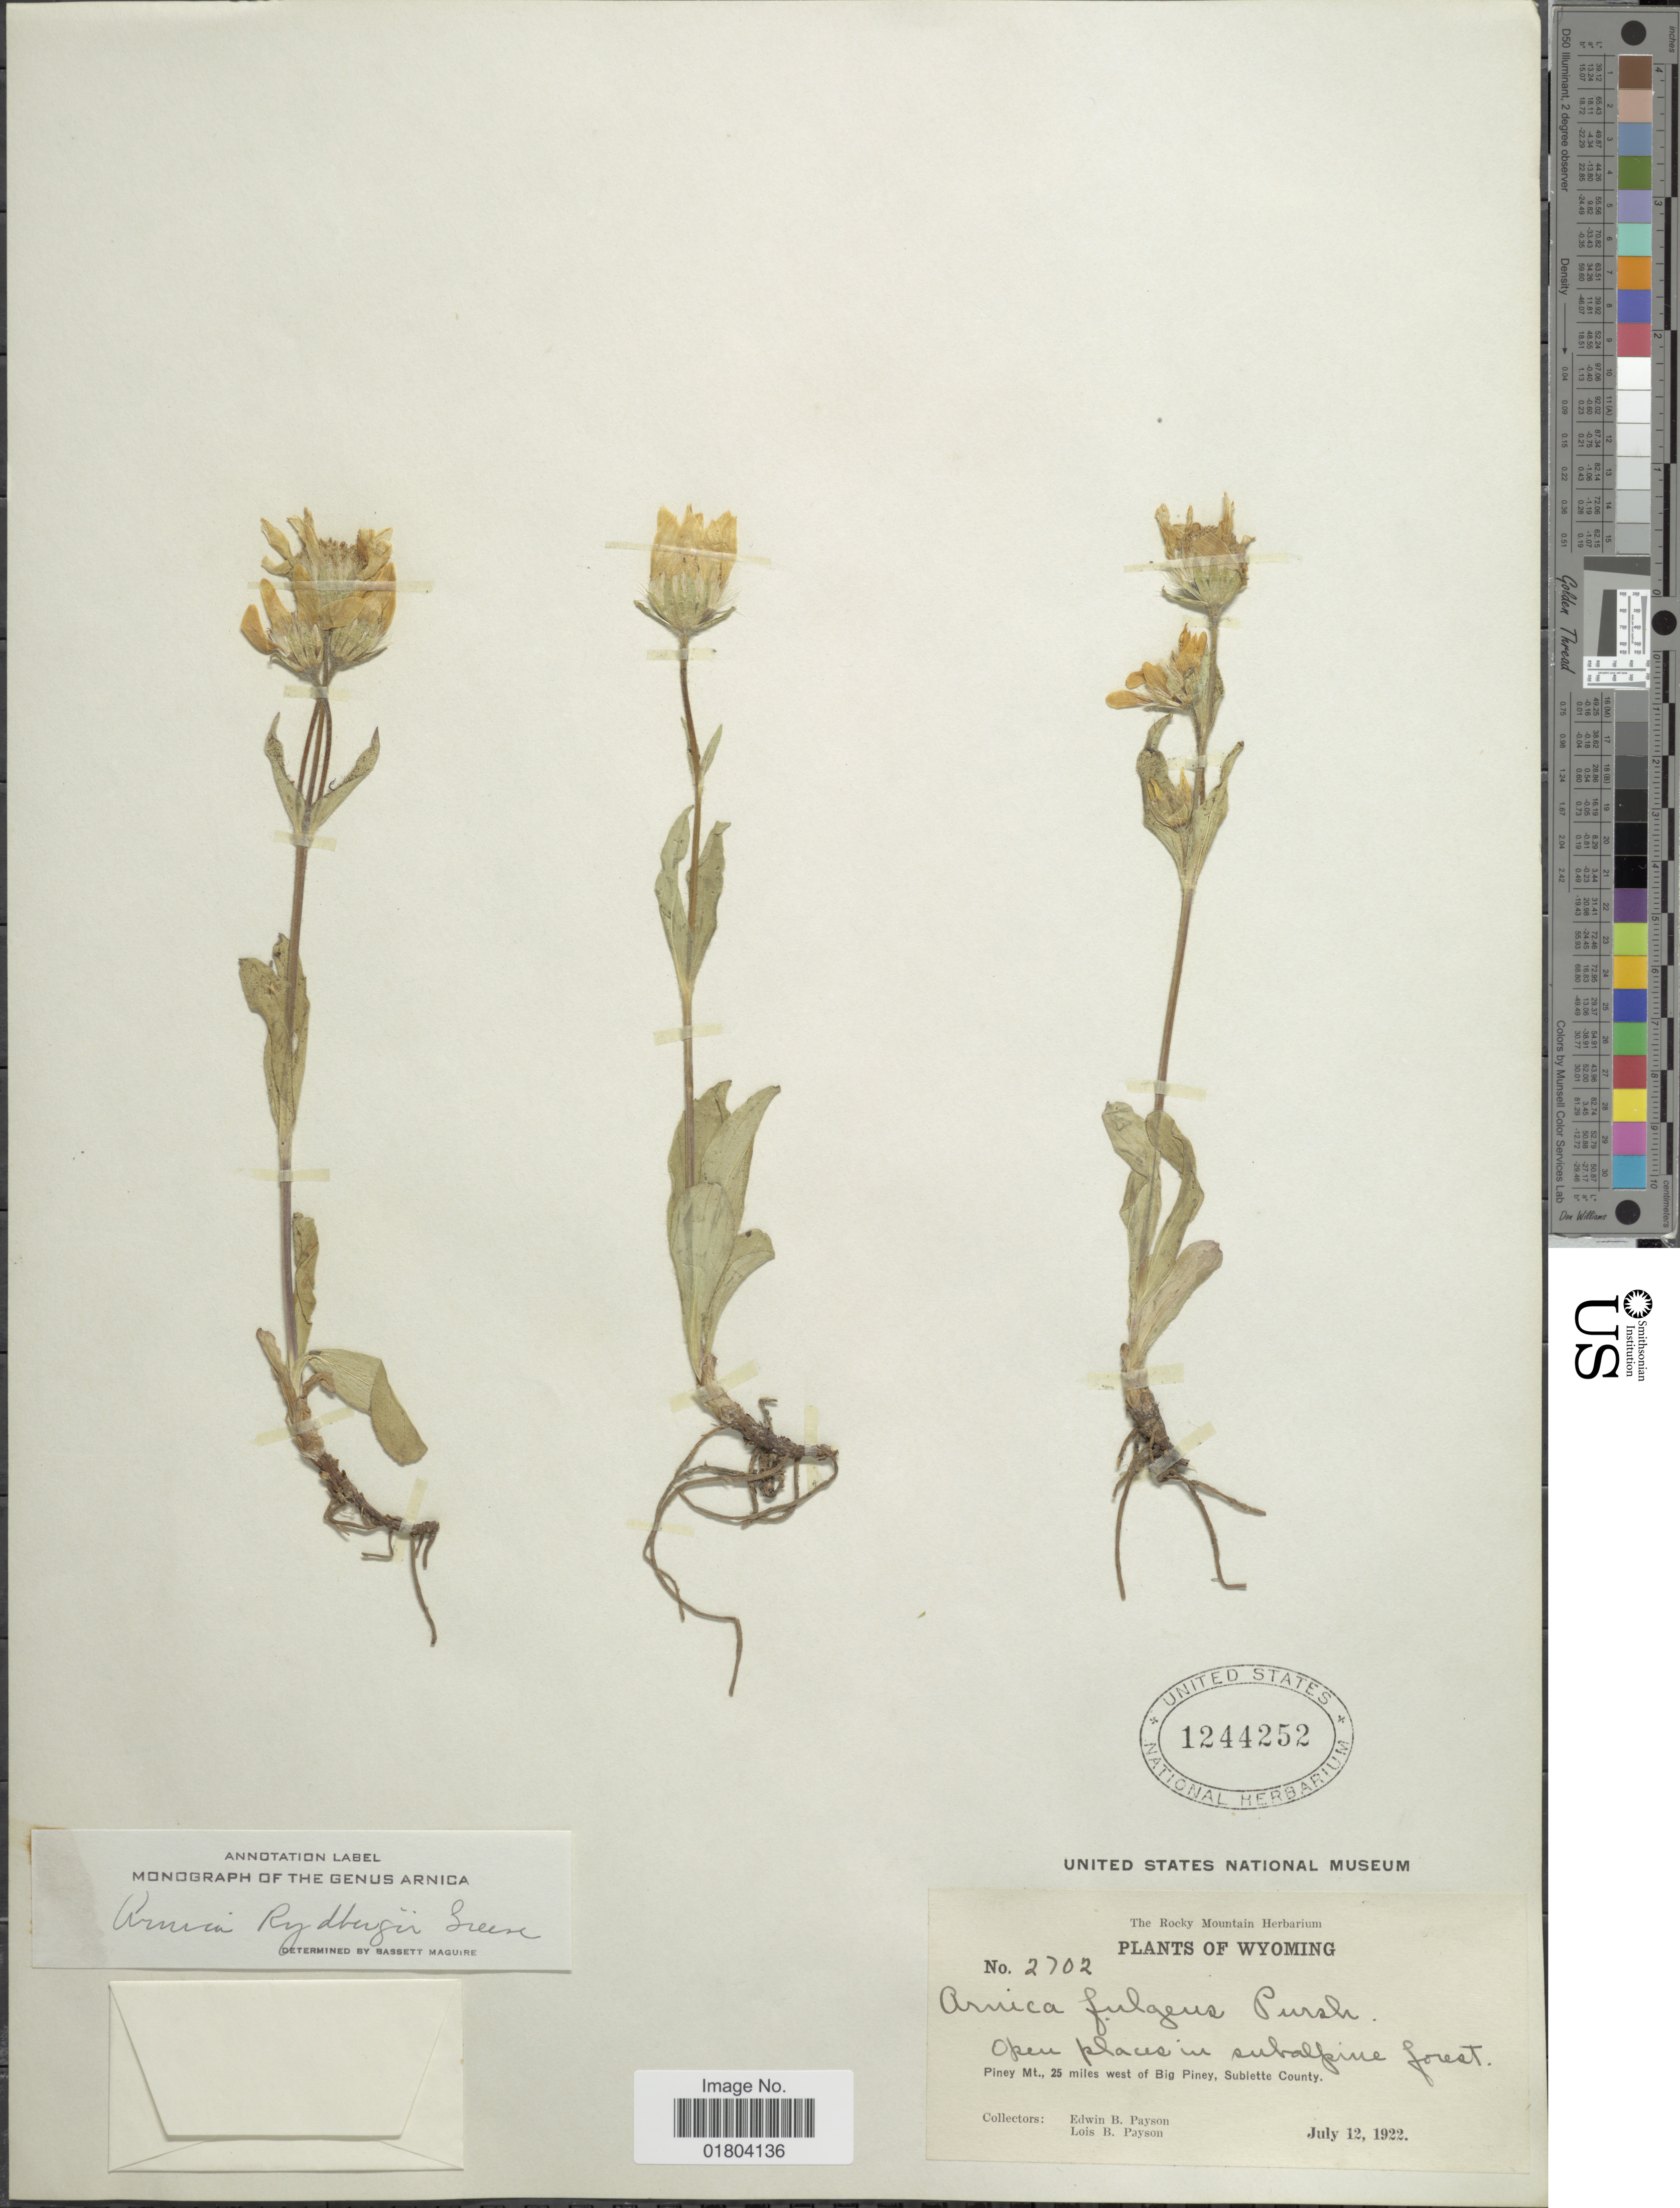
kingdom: Plantae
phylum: Tracheophyta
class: Magnoliopsida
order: Asterales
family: Asteraceae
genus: Arnica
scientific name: Arnica rydbergii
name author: Greene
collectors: E. B. Payson & L. Payson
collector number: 2702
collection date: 1922-07-12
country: United States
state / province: Wyoming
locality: Opn places in subalpine forest, Piney Mt., 25 west of Big Piney, Sublette County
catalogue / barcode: US 1244252